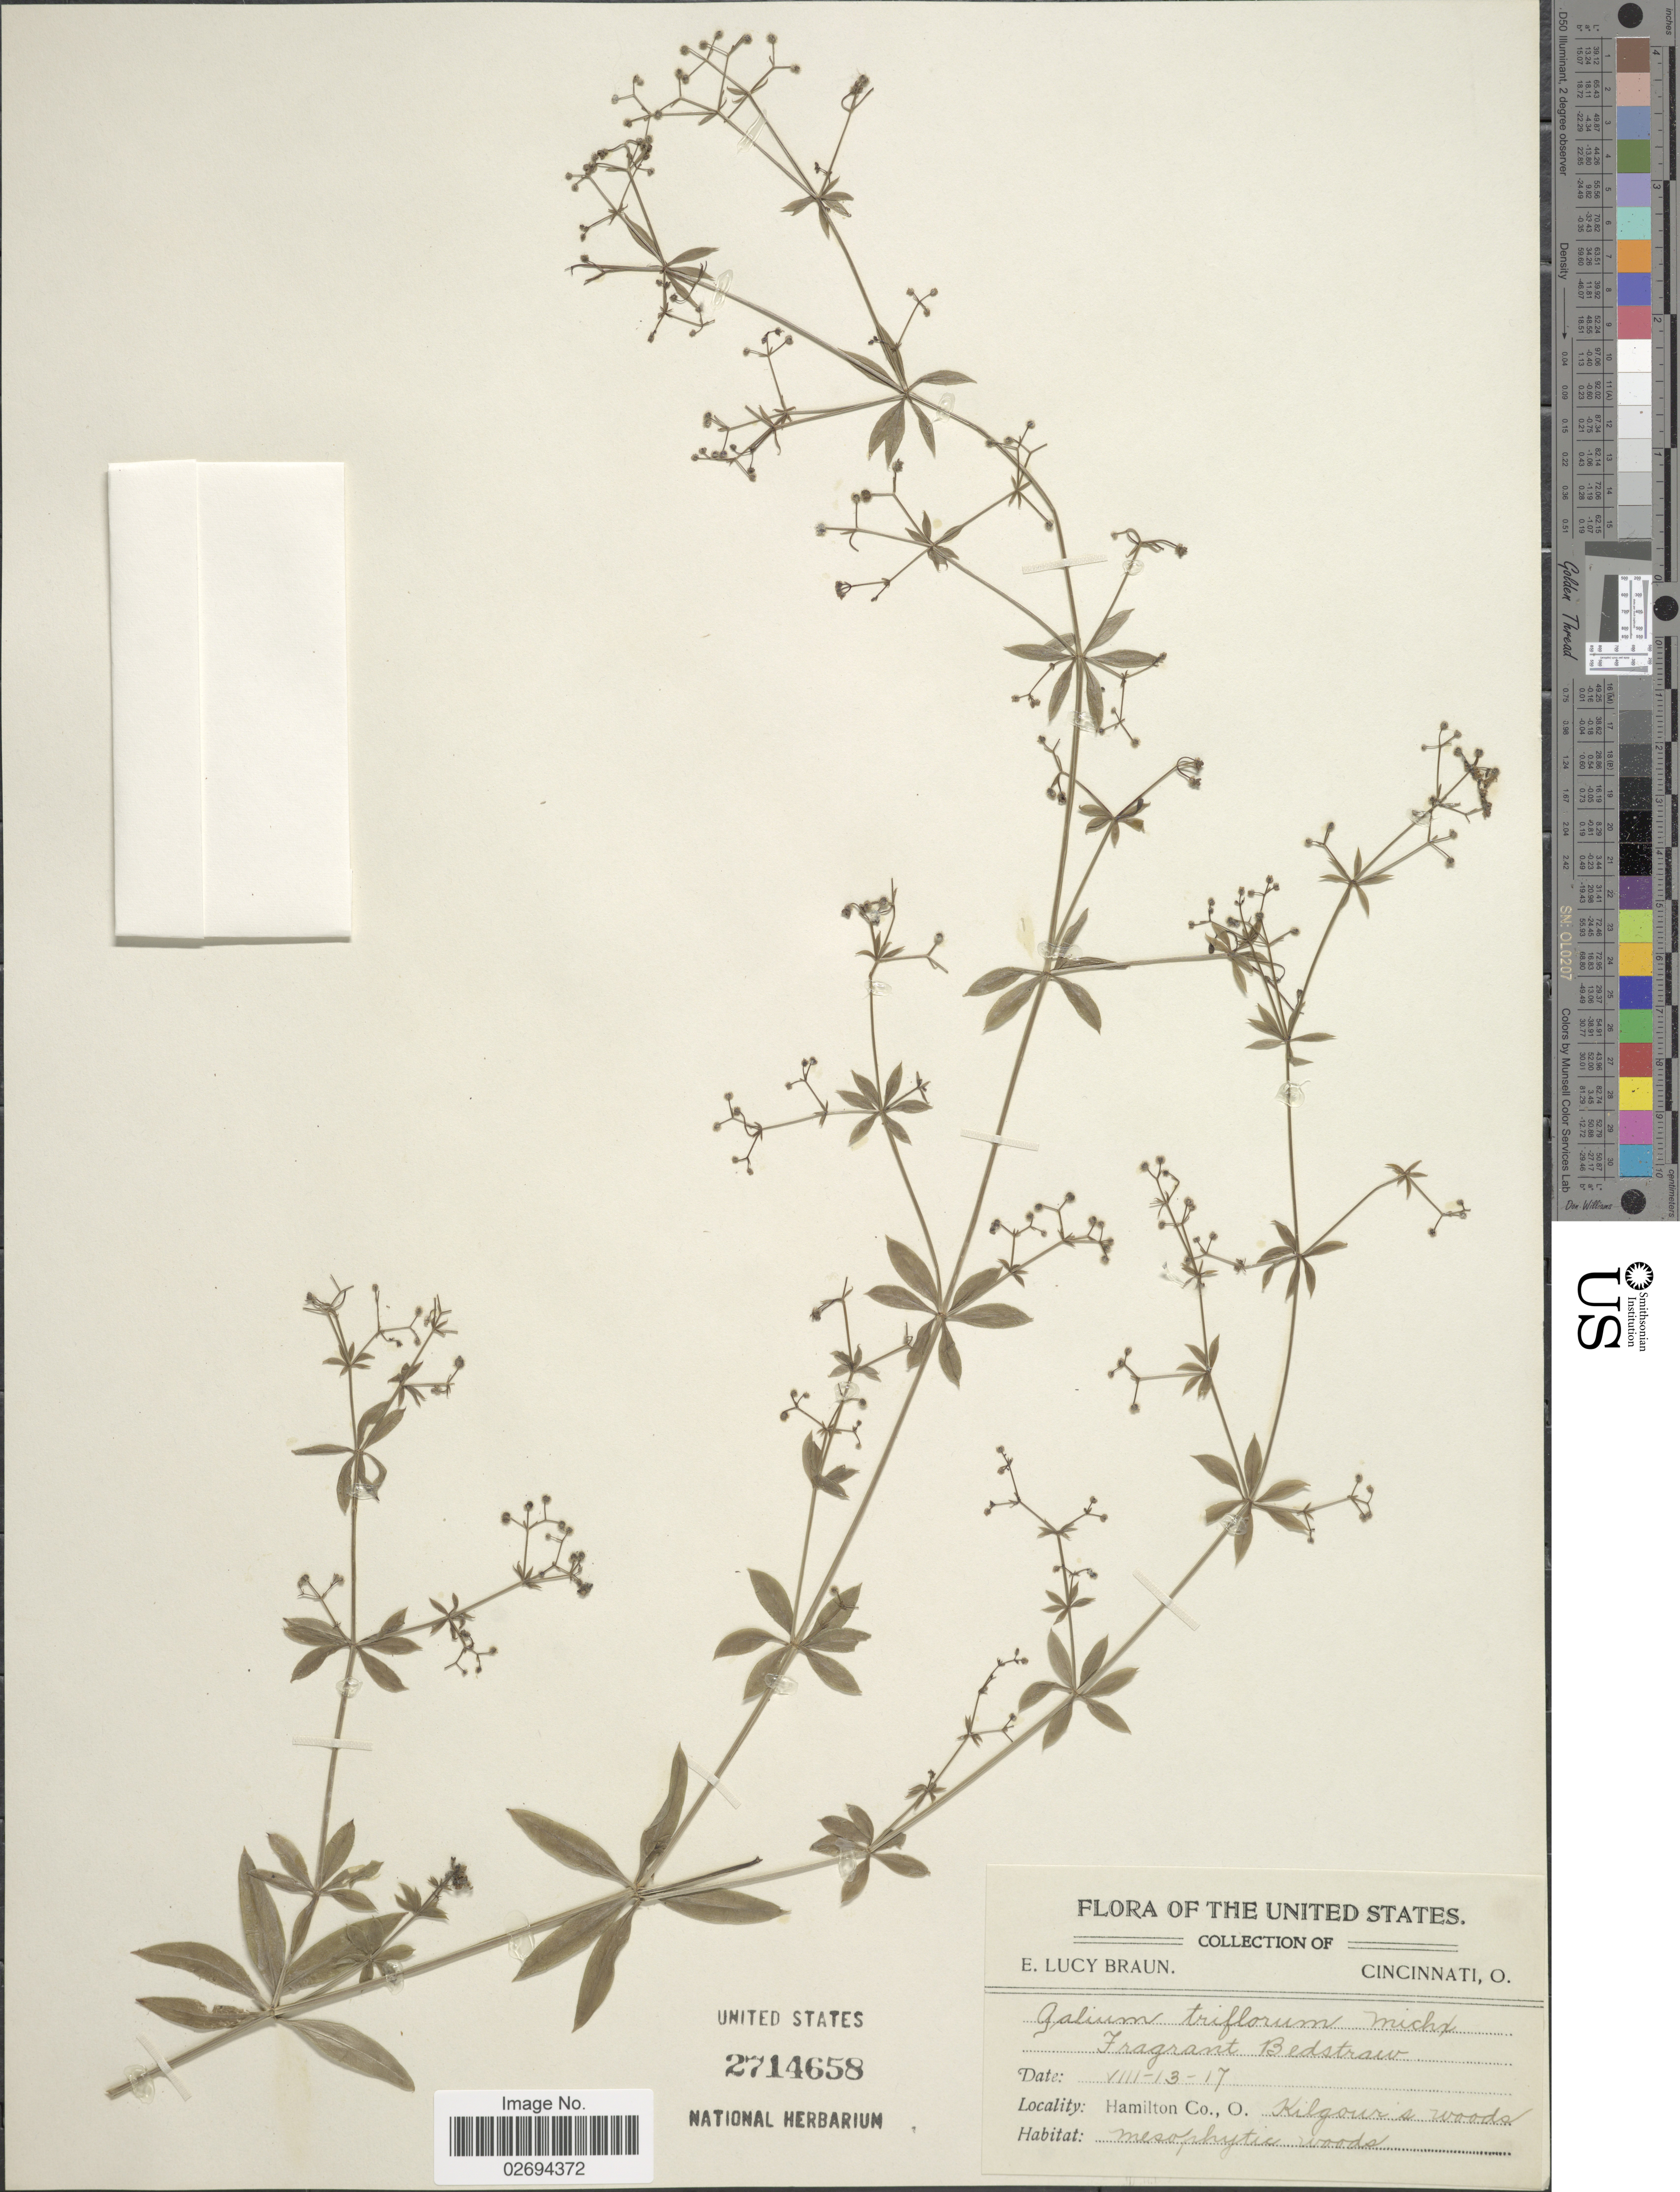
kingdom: Plantae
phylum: Tracheophyta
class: Magnoliopsida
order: Gentianales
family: Rubiaceae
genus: Galium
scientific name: Galium triflorum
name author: Michx.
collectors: E. L. Braun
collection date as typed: Transcribed d/m/y: 13/8/17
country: United States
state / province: Ohio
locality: Hamilton Co., O. Kilgour's woods.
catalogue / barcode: US 2714658